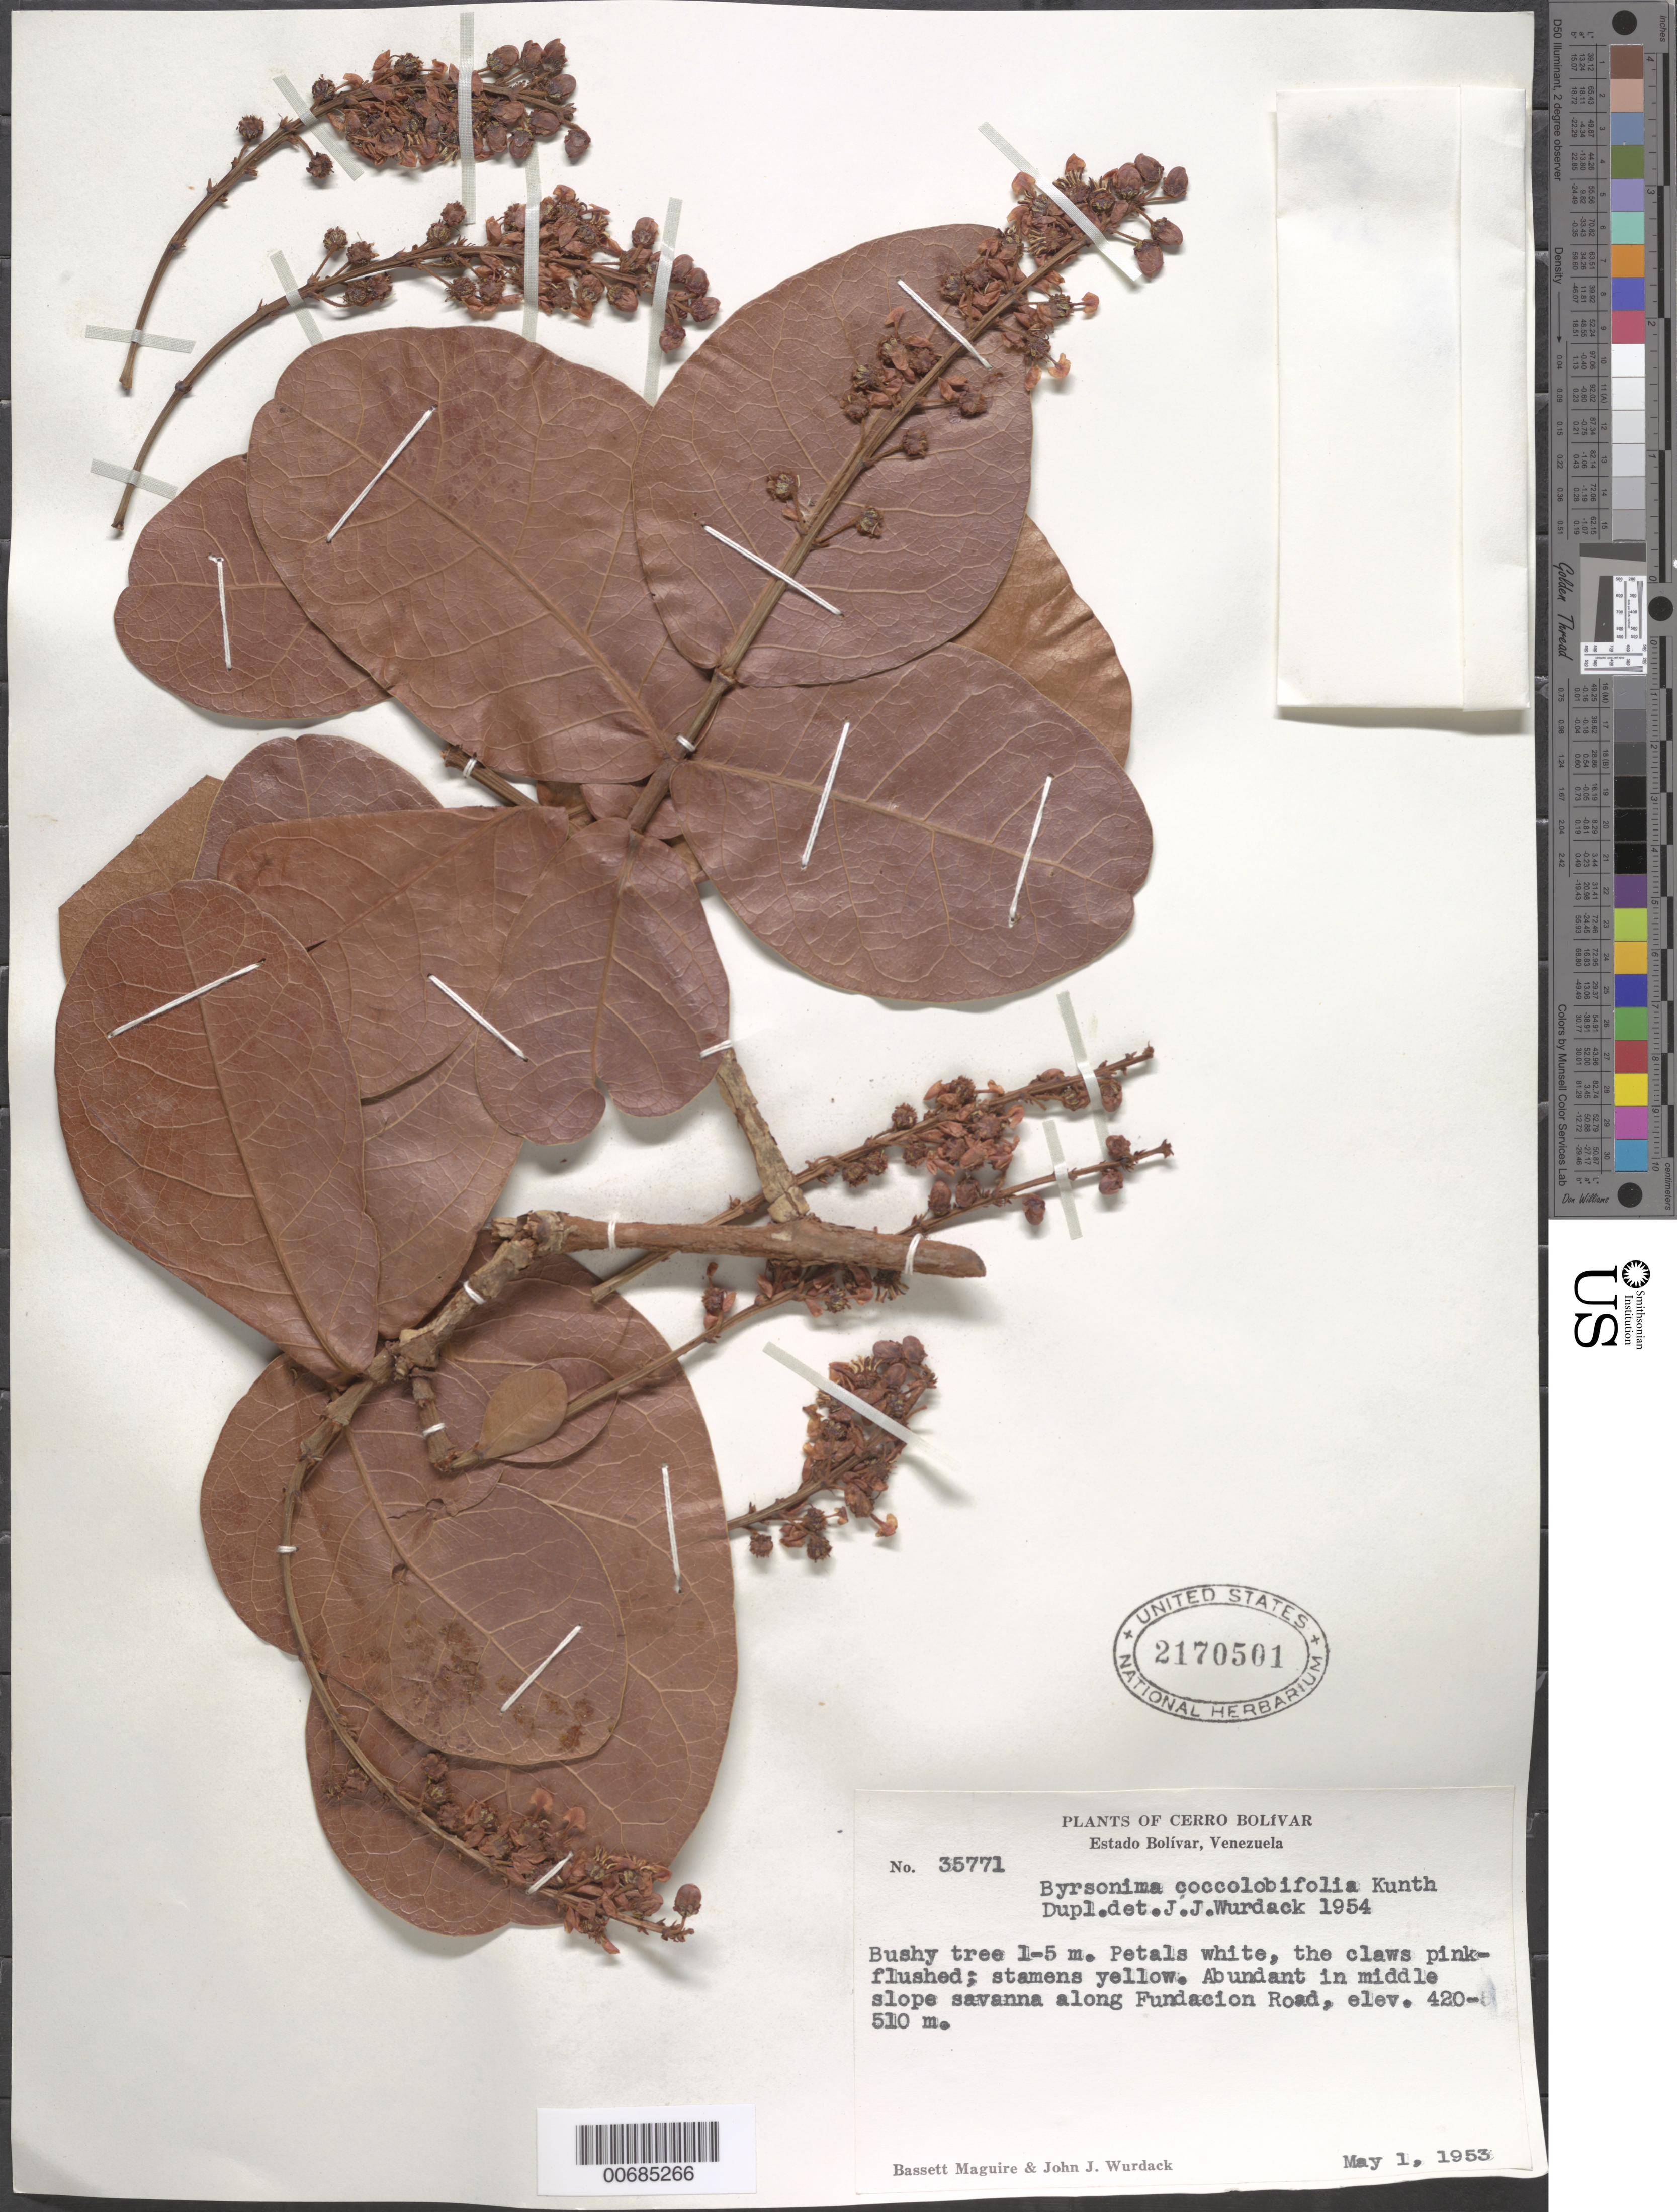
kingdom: Plantae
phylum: Tracheophyta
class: Magnoliopsida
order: Malpighiales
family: Malpighiaceae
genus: Byrsonima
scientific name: Byrsonima coccolobifolia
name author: Kunth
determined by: Wurdack, John J., (US), US (UNITED STATES)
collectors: B. Maguire & J. J. Wurdack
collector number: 35771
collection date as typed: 1-May-53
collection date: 1953-05-01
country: Venezuela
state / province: Bolívar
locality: Fundacion Road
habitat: Middle slope savanna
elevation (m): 420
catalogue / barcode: US 2170501